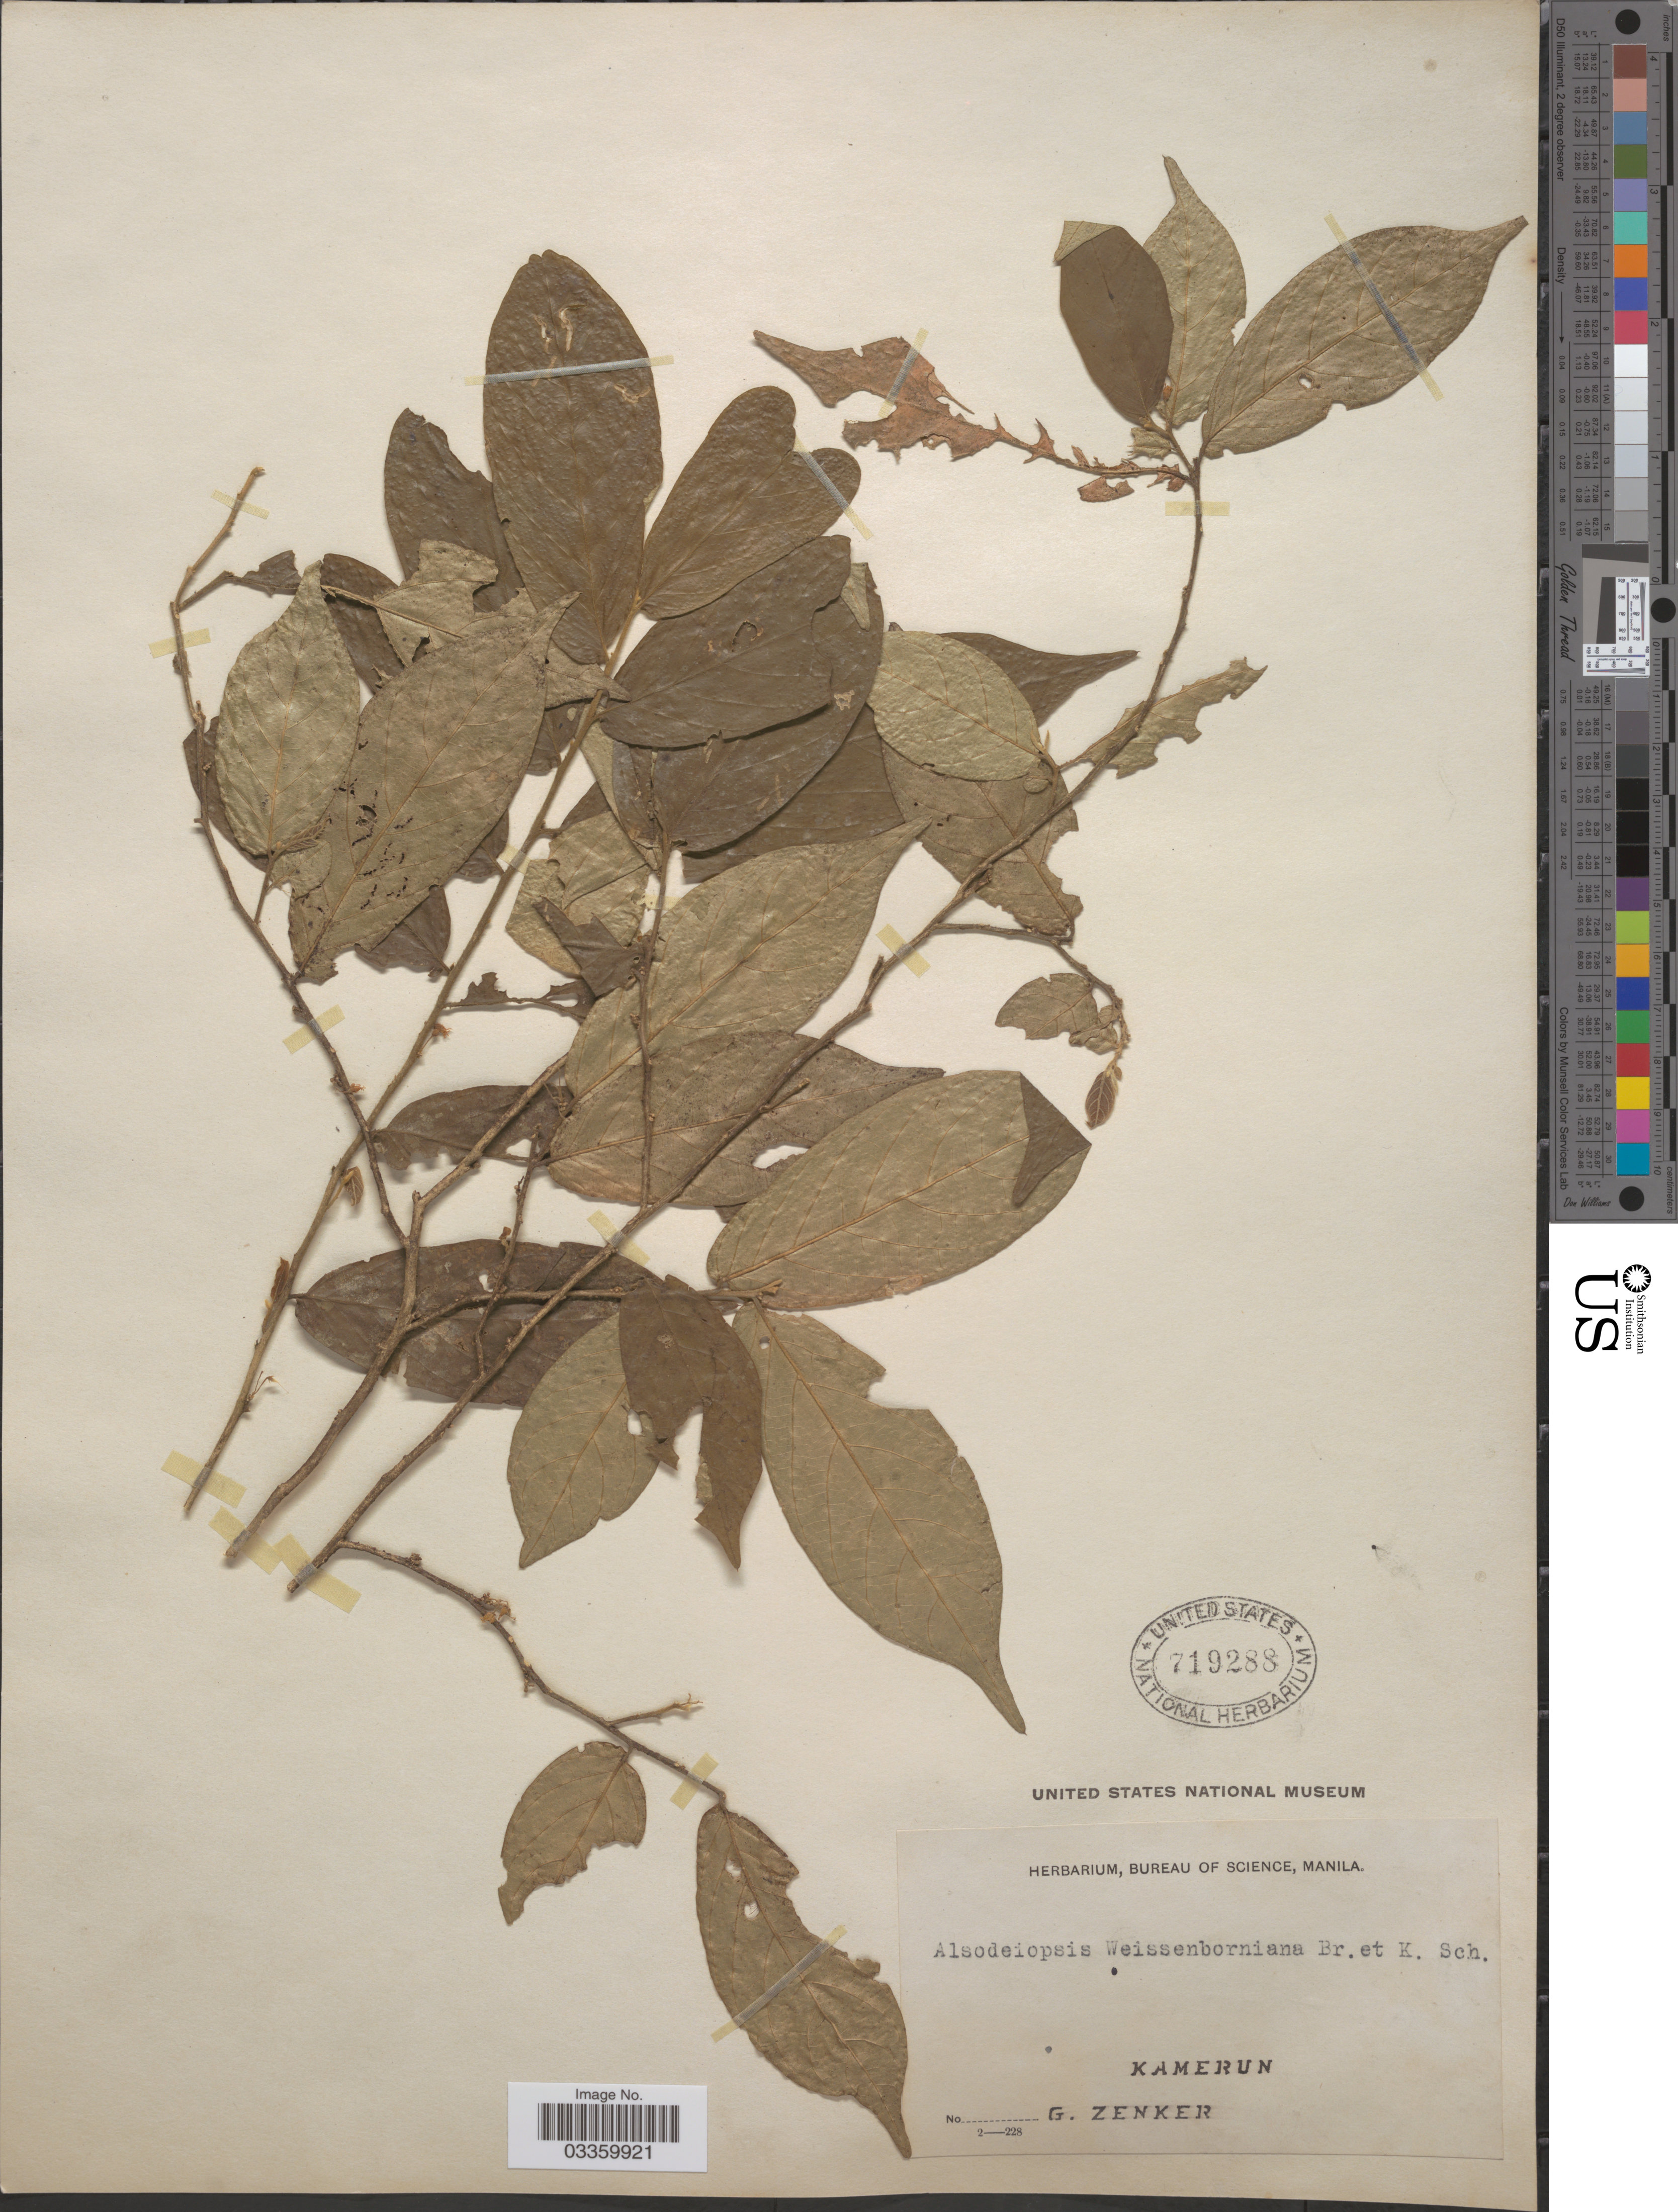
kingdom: Plantae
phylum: Tracheophyta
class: Magnoliopsida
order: Icacinales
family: Icacinaceae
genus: Alsodeiopsis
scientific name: Alsodeiopsis weissenborniana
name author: J. Braun & K. Schum.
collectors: G. A. Zenker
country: Cameroon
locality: Kamerun.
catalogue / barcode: US 719288